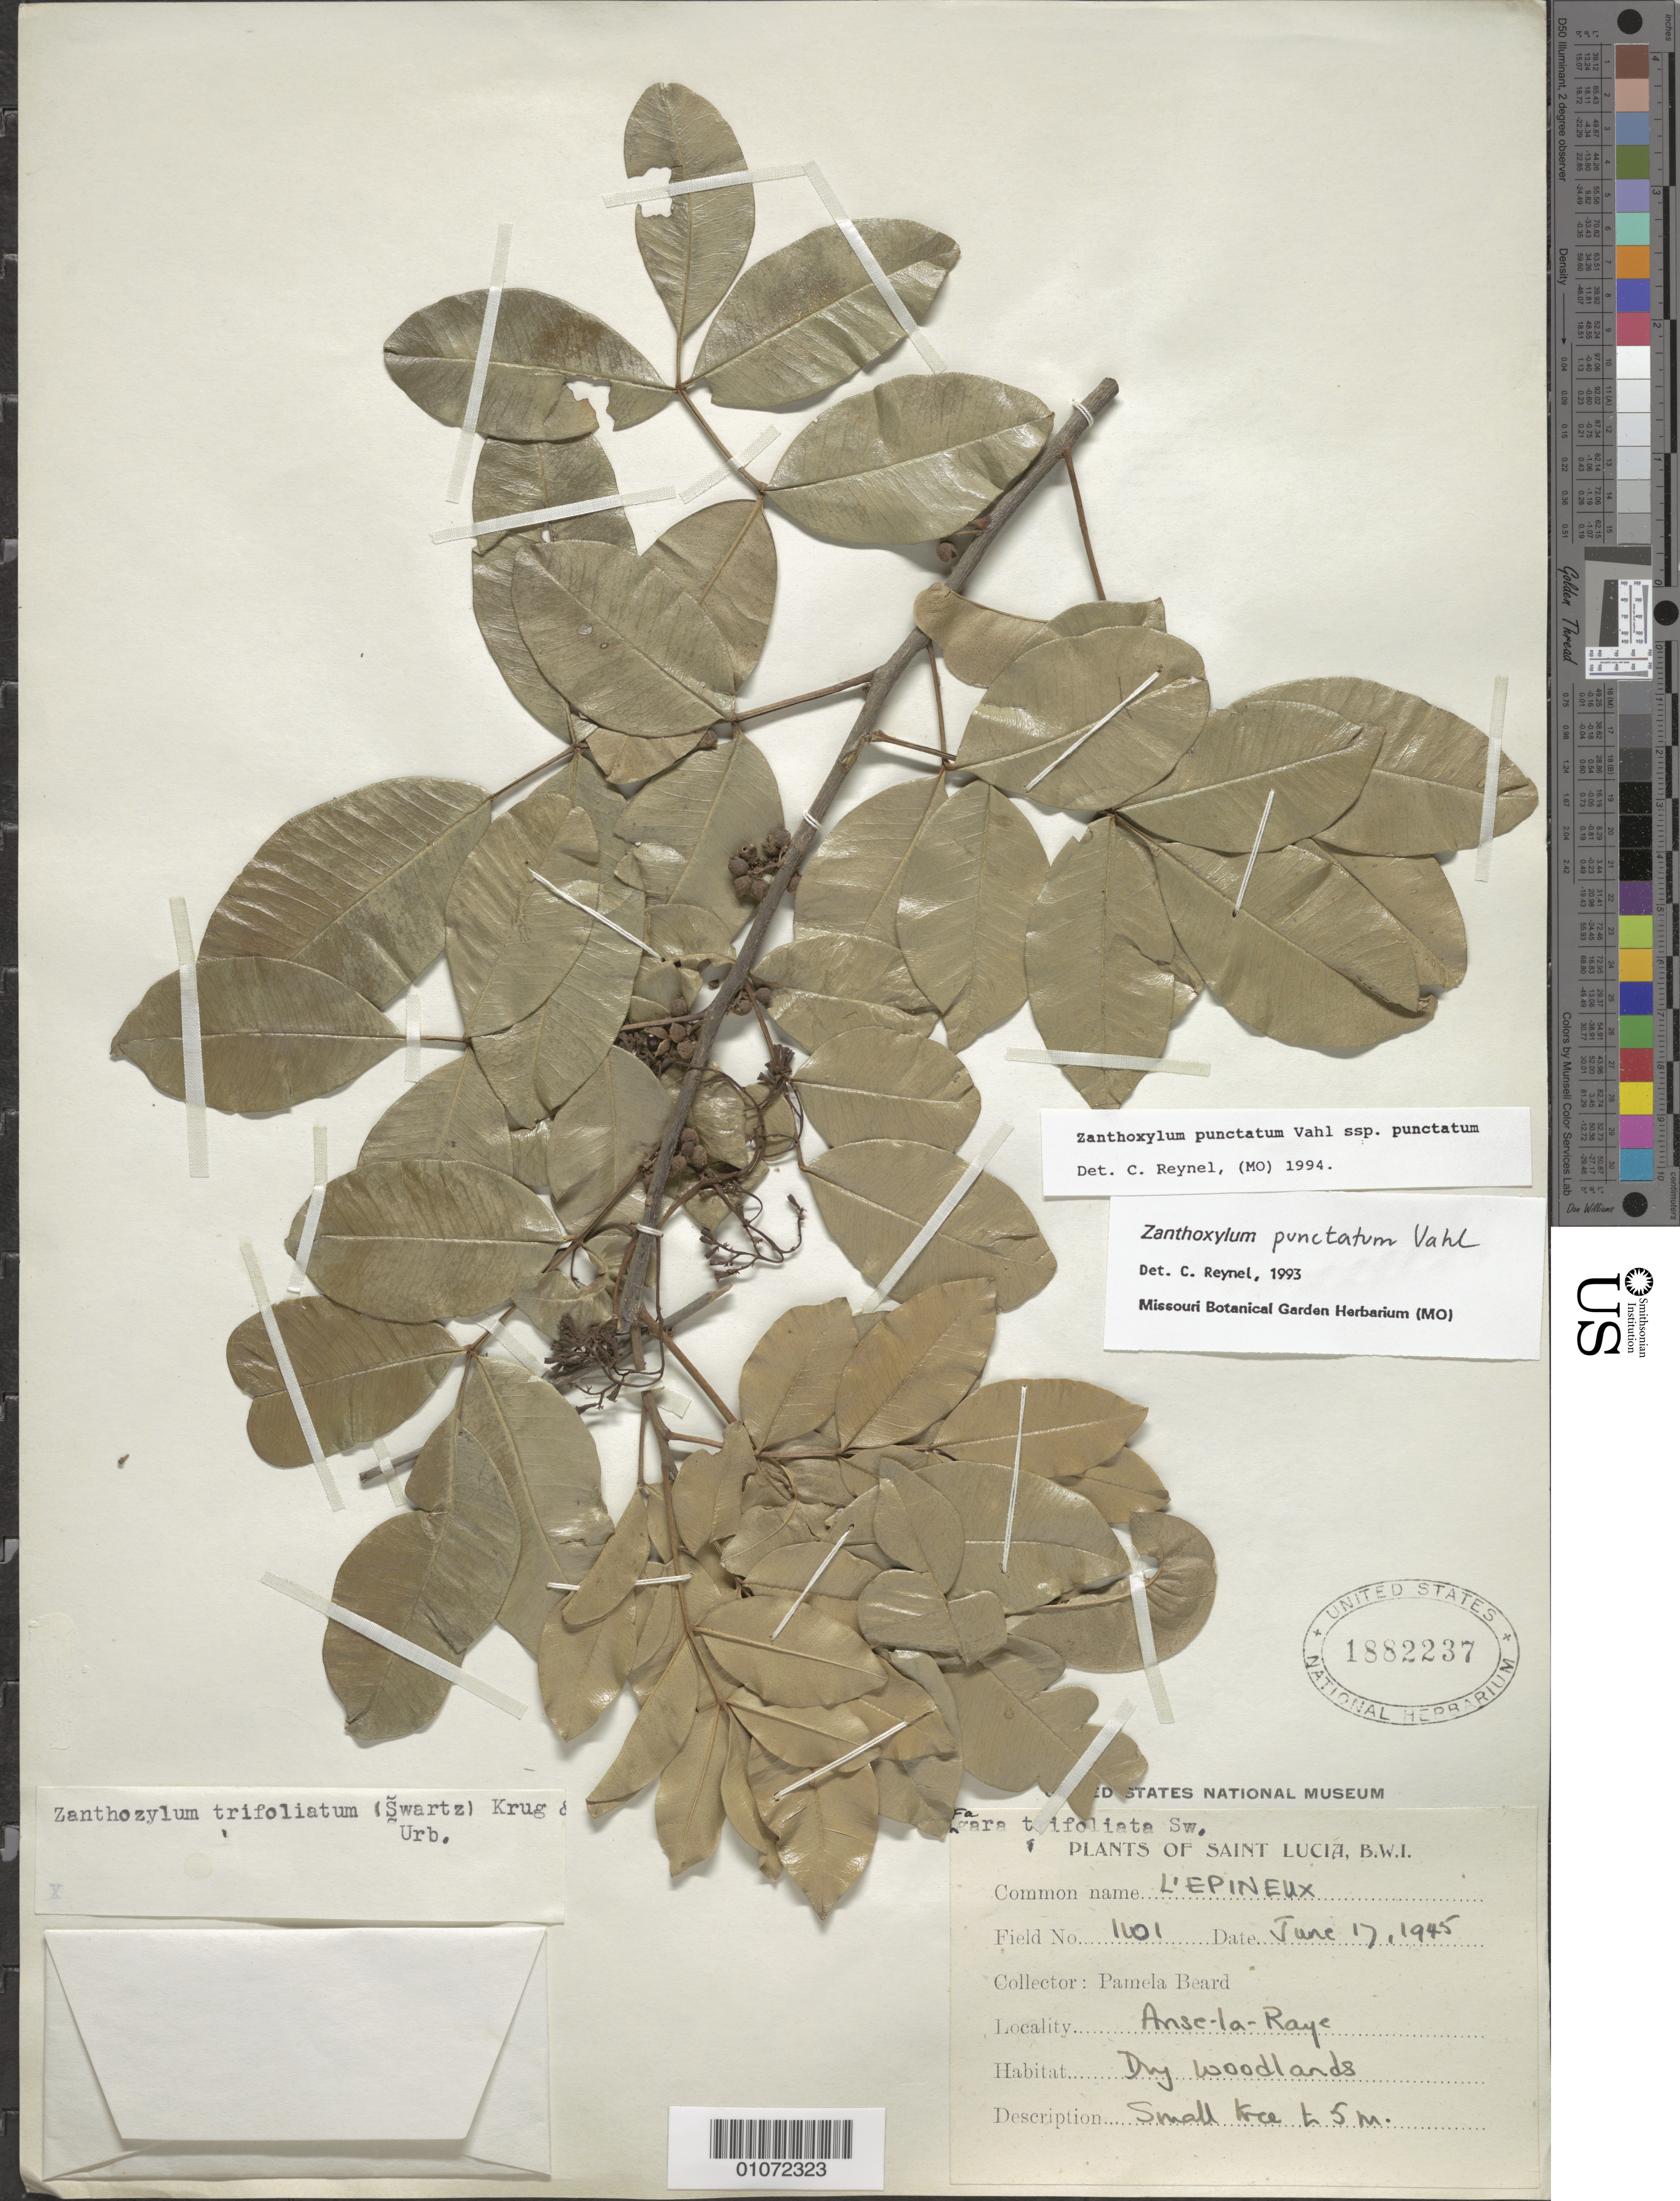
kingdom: Plantae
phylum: Tracheophyta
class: Magnoliopsida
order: Sapindales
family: Rutaceae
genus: Zanthoxylum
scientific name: Zanthoxylum punctatum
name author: Vahl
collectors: P. Beard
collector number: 1101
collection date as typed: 17 Jun 1945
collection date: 1945-06-17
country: St. Lucia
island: St. Lucia I.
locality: Anse-la-Raye; dry woodlands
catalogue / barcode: US 1882237